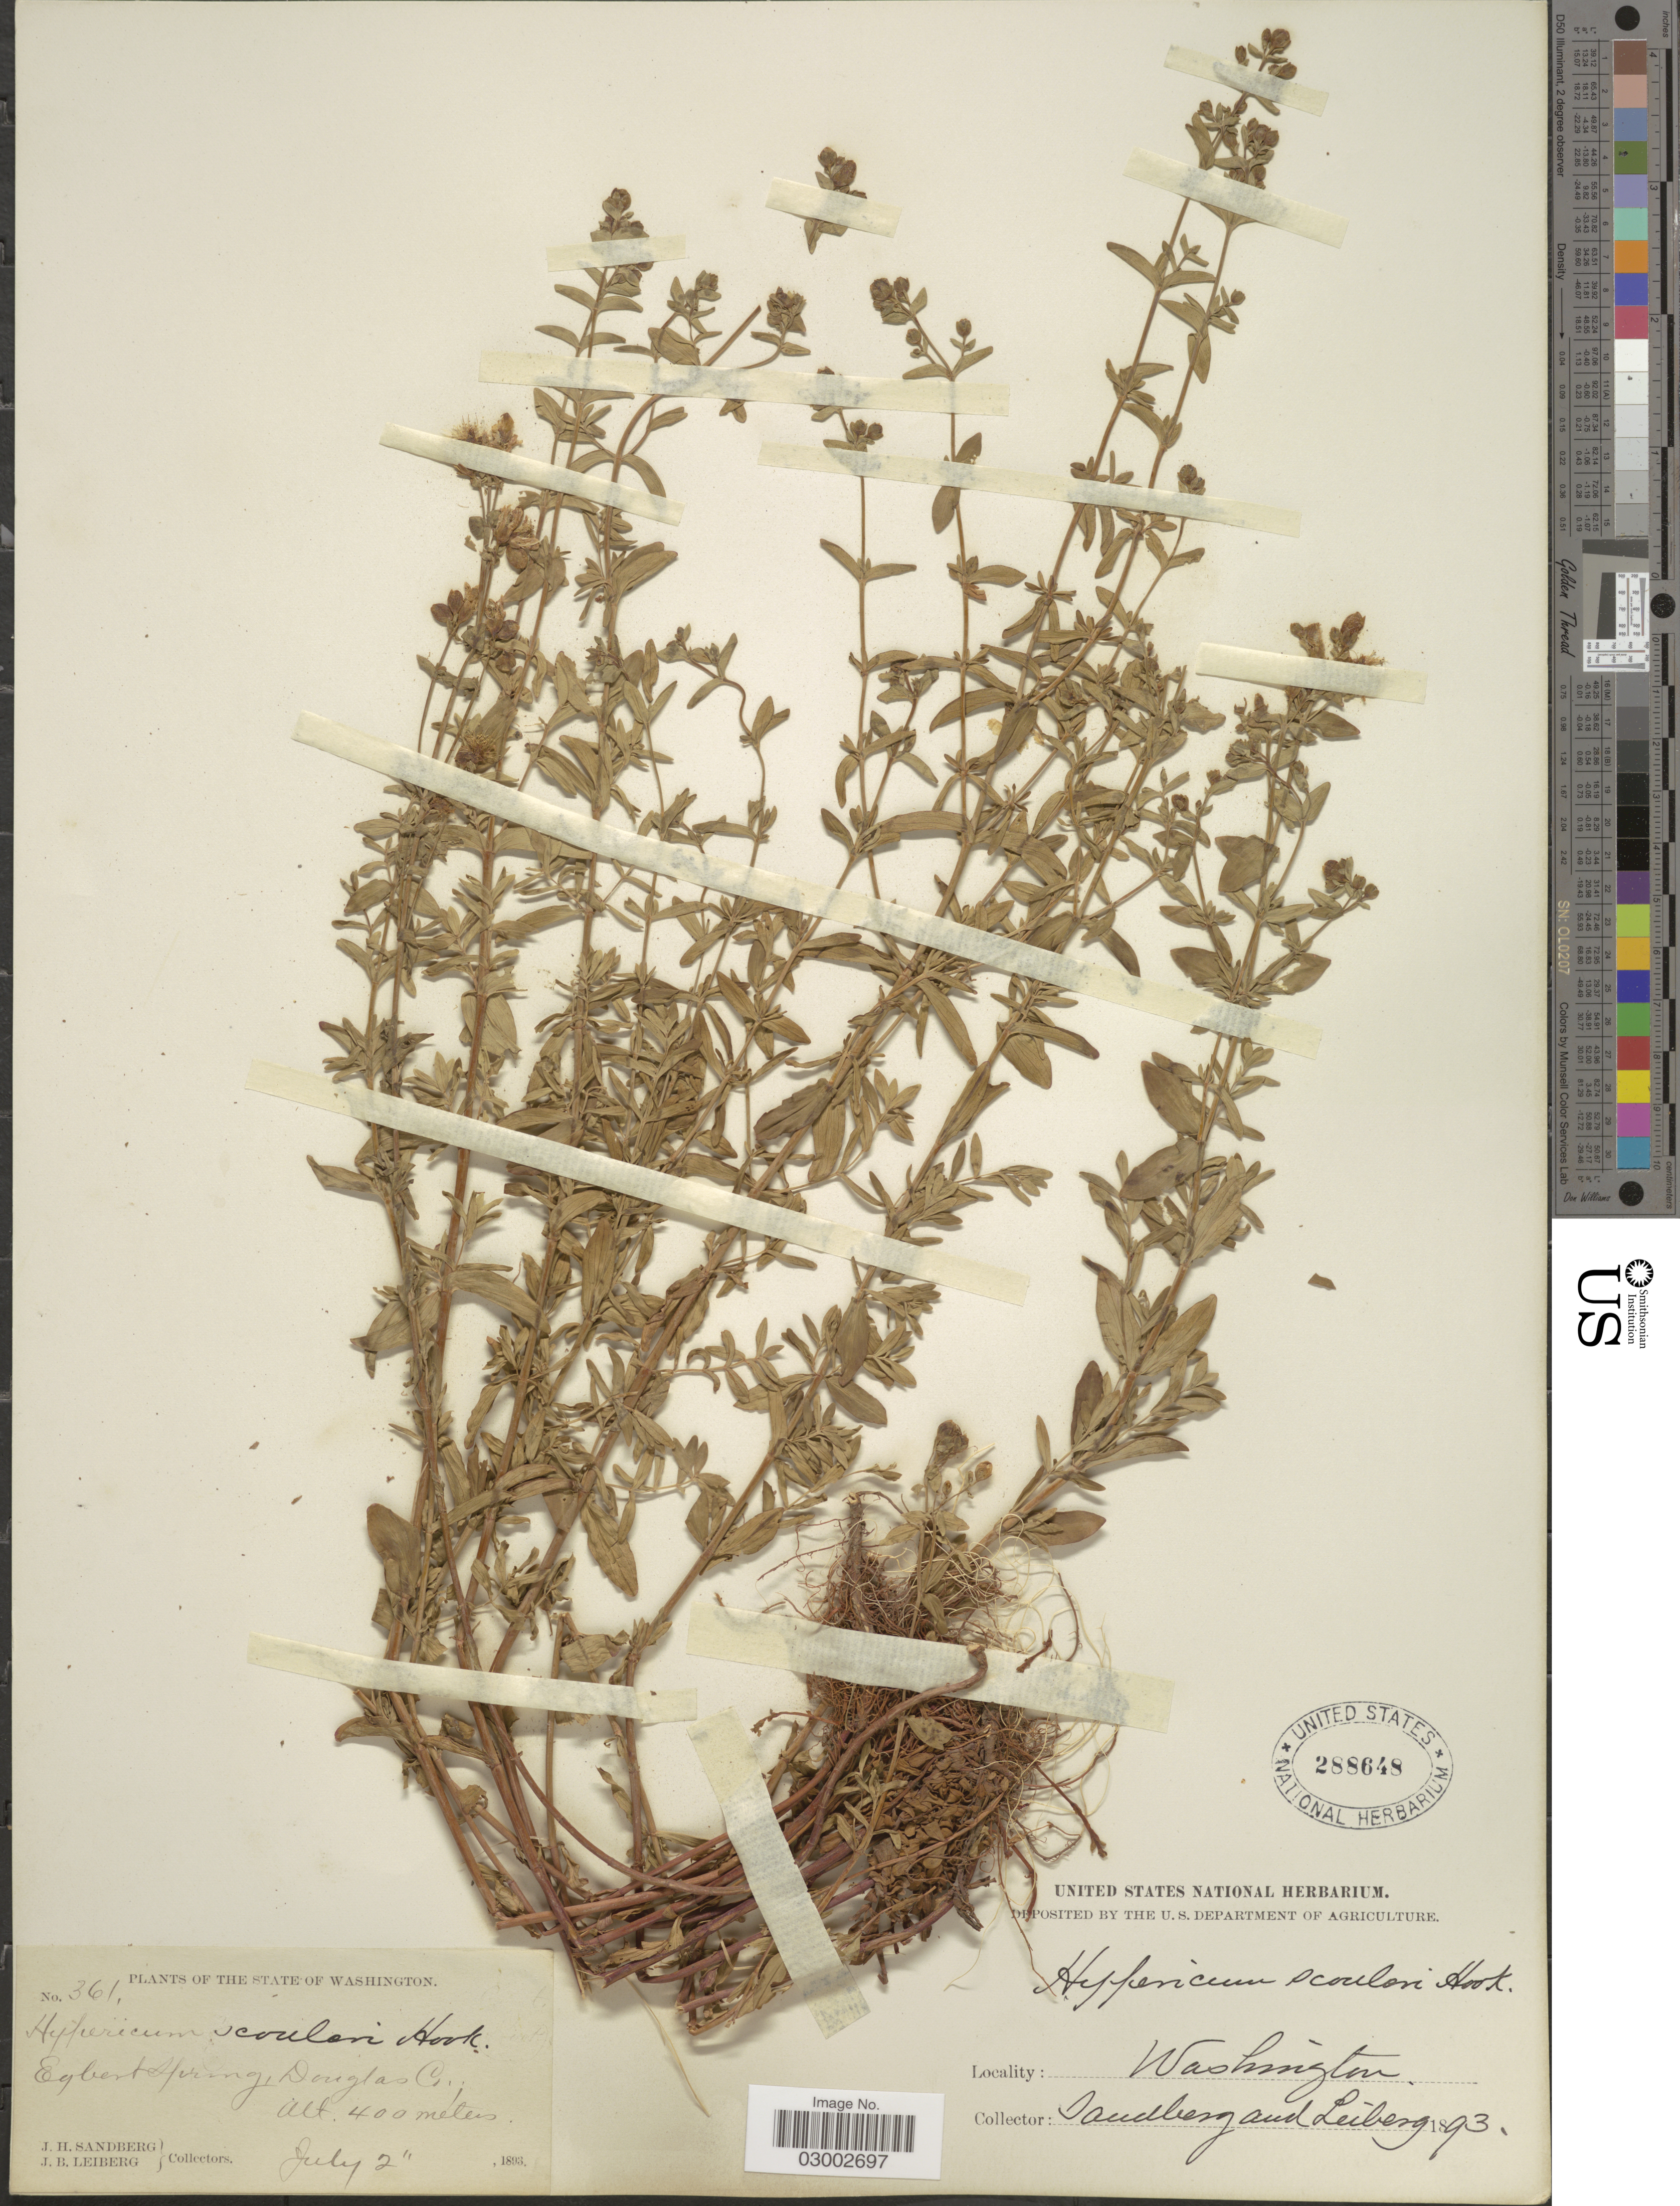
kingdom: Plantae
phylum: Tracheophyta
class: Magnoliopsida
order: Malpighiales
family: Hypericaceae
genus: Hypericum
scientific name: Hypericum scouleri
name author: Hook.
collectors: J. H. Sandberg & J. B. Leiberg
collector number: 361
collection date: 1893-07-02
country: United States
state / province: Washington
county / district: Douglas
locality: Egbert Spring, Douglas Co.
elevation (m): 400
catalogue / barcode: US 288648